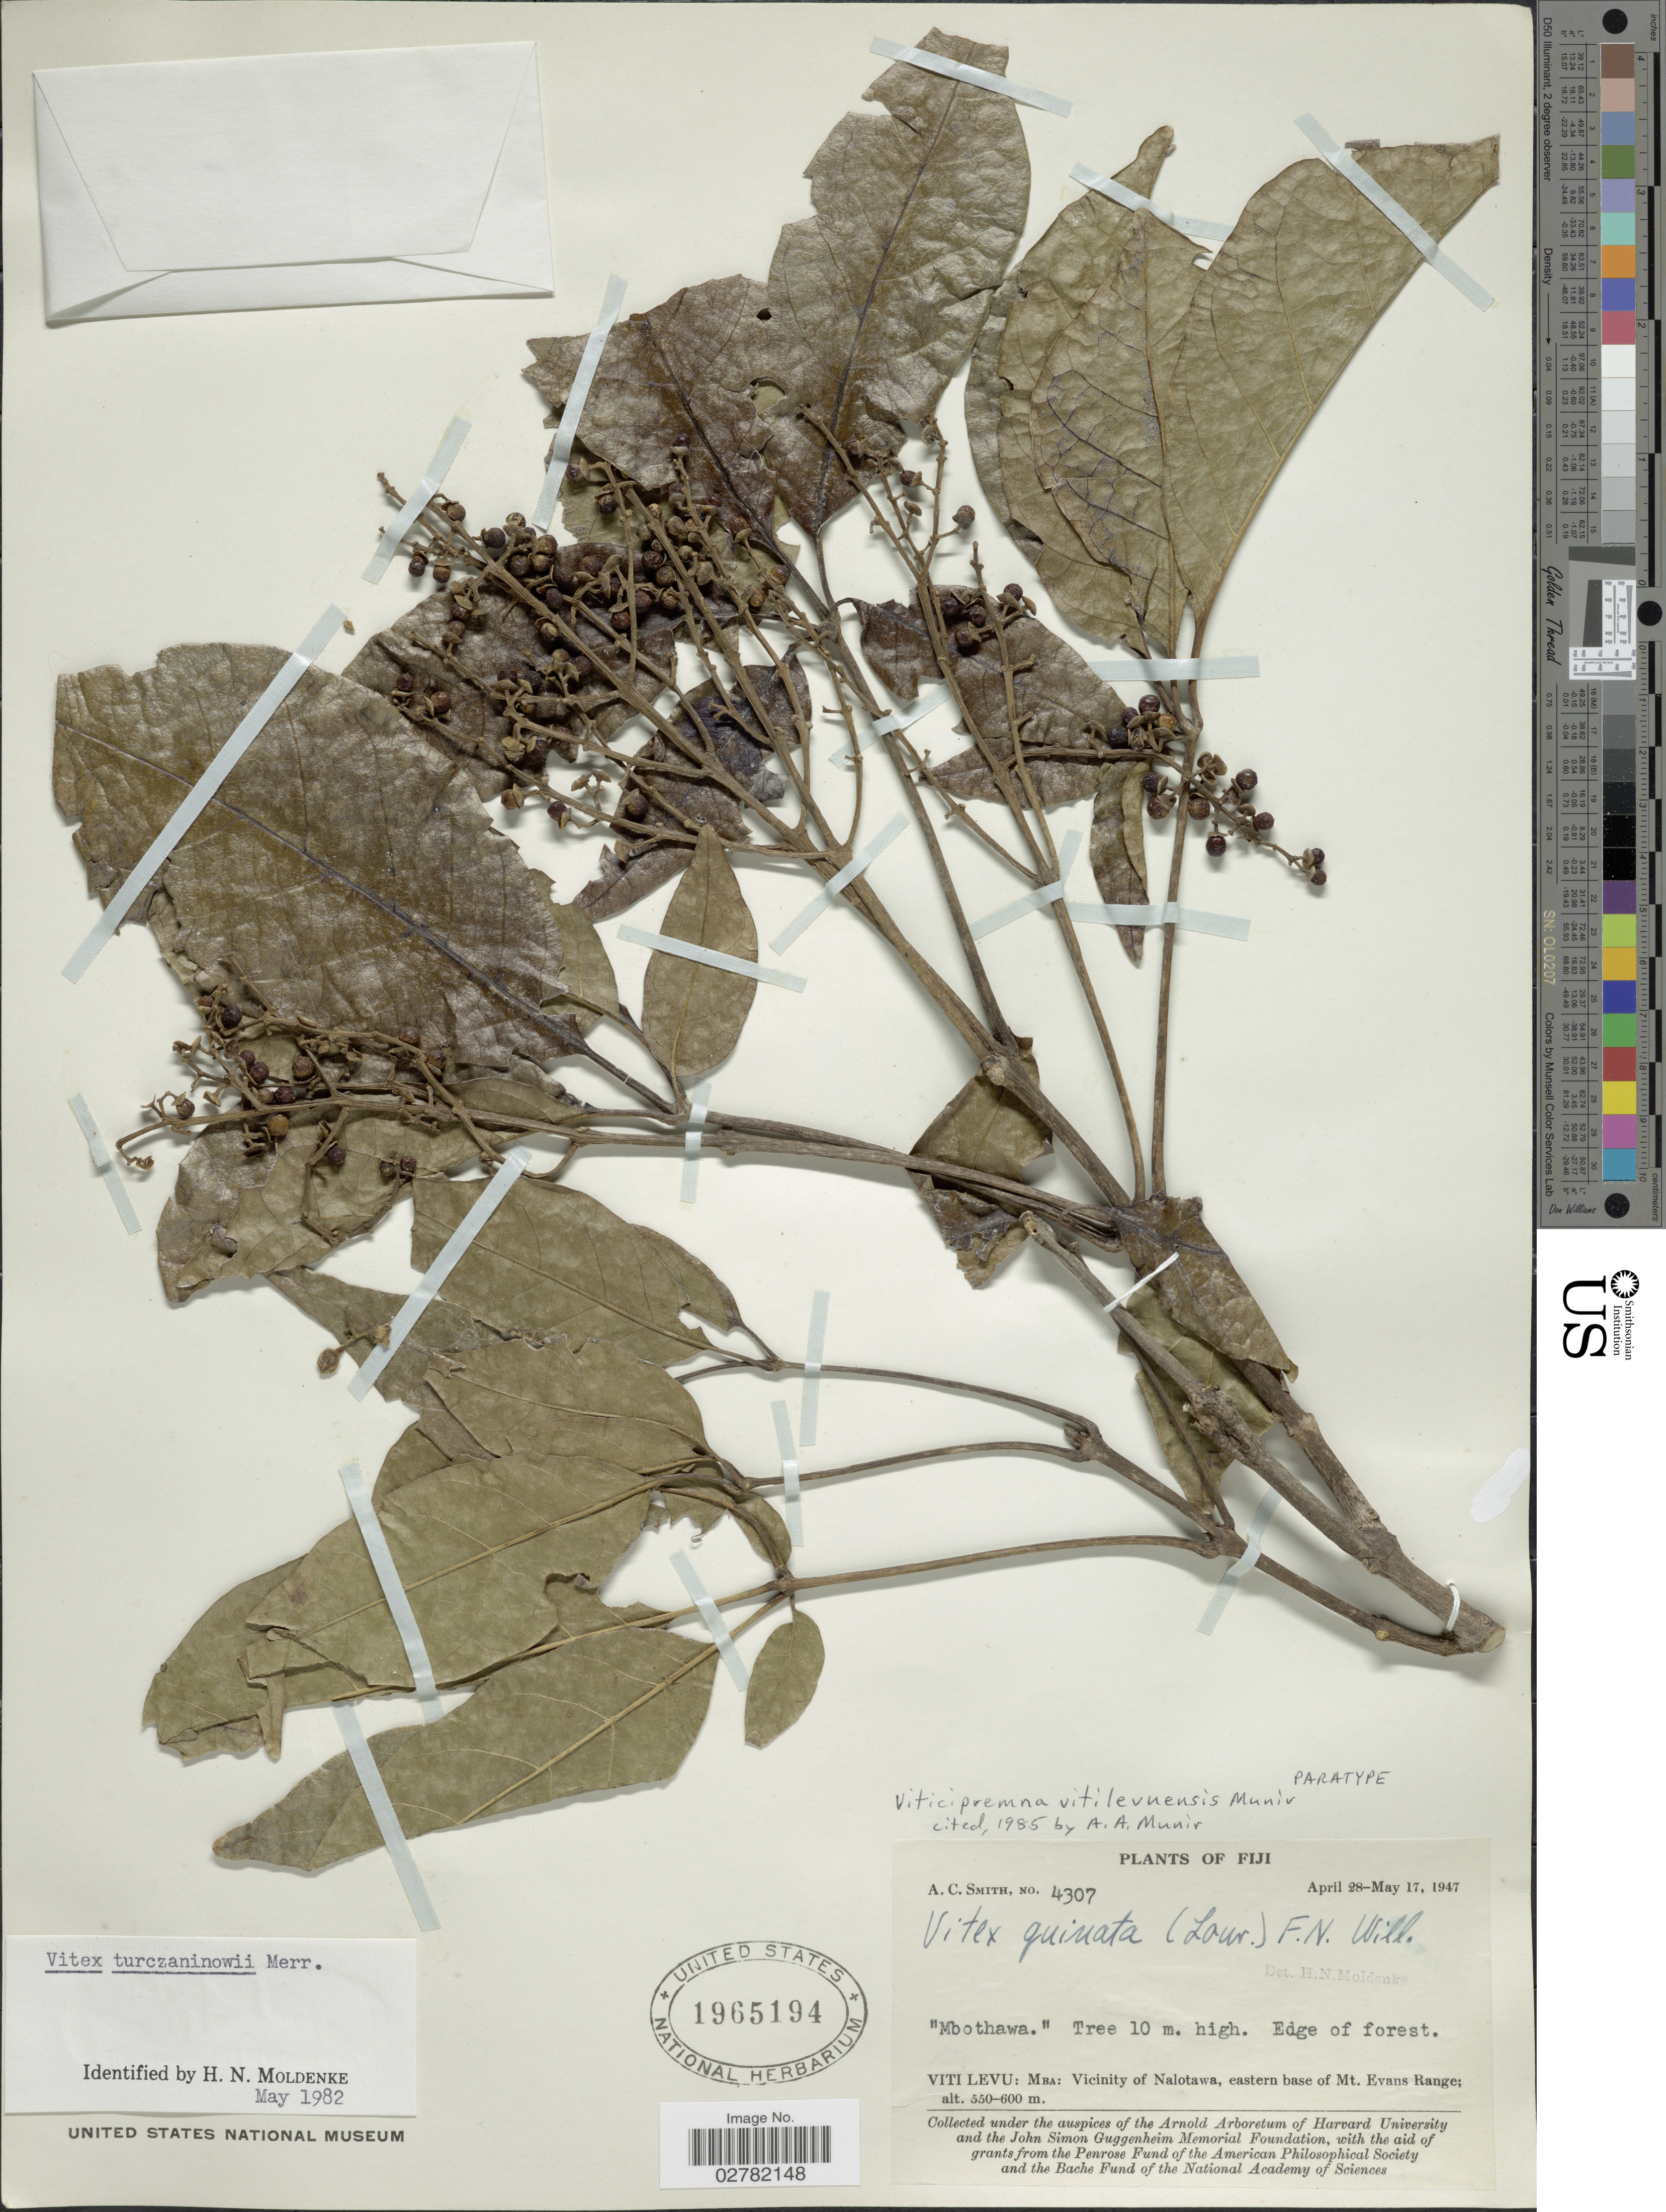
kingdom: Plantae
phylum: Tracheophyta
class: Magnoliopsida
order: Lamiales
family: Lamiaceae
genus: Viticipremna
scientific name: Viticipremna vitilevuensis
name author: Munir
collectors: A. C. Smith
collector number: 4307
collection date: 1947-04-28/1947-05-17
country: Fiji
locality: Viti Levu: Mba: Vicinity of Nalotawa, eastern base of Mt. Evans Range.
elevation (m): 550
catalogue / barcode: US 1965194